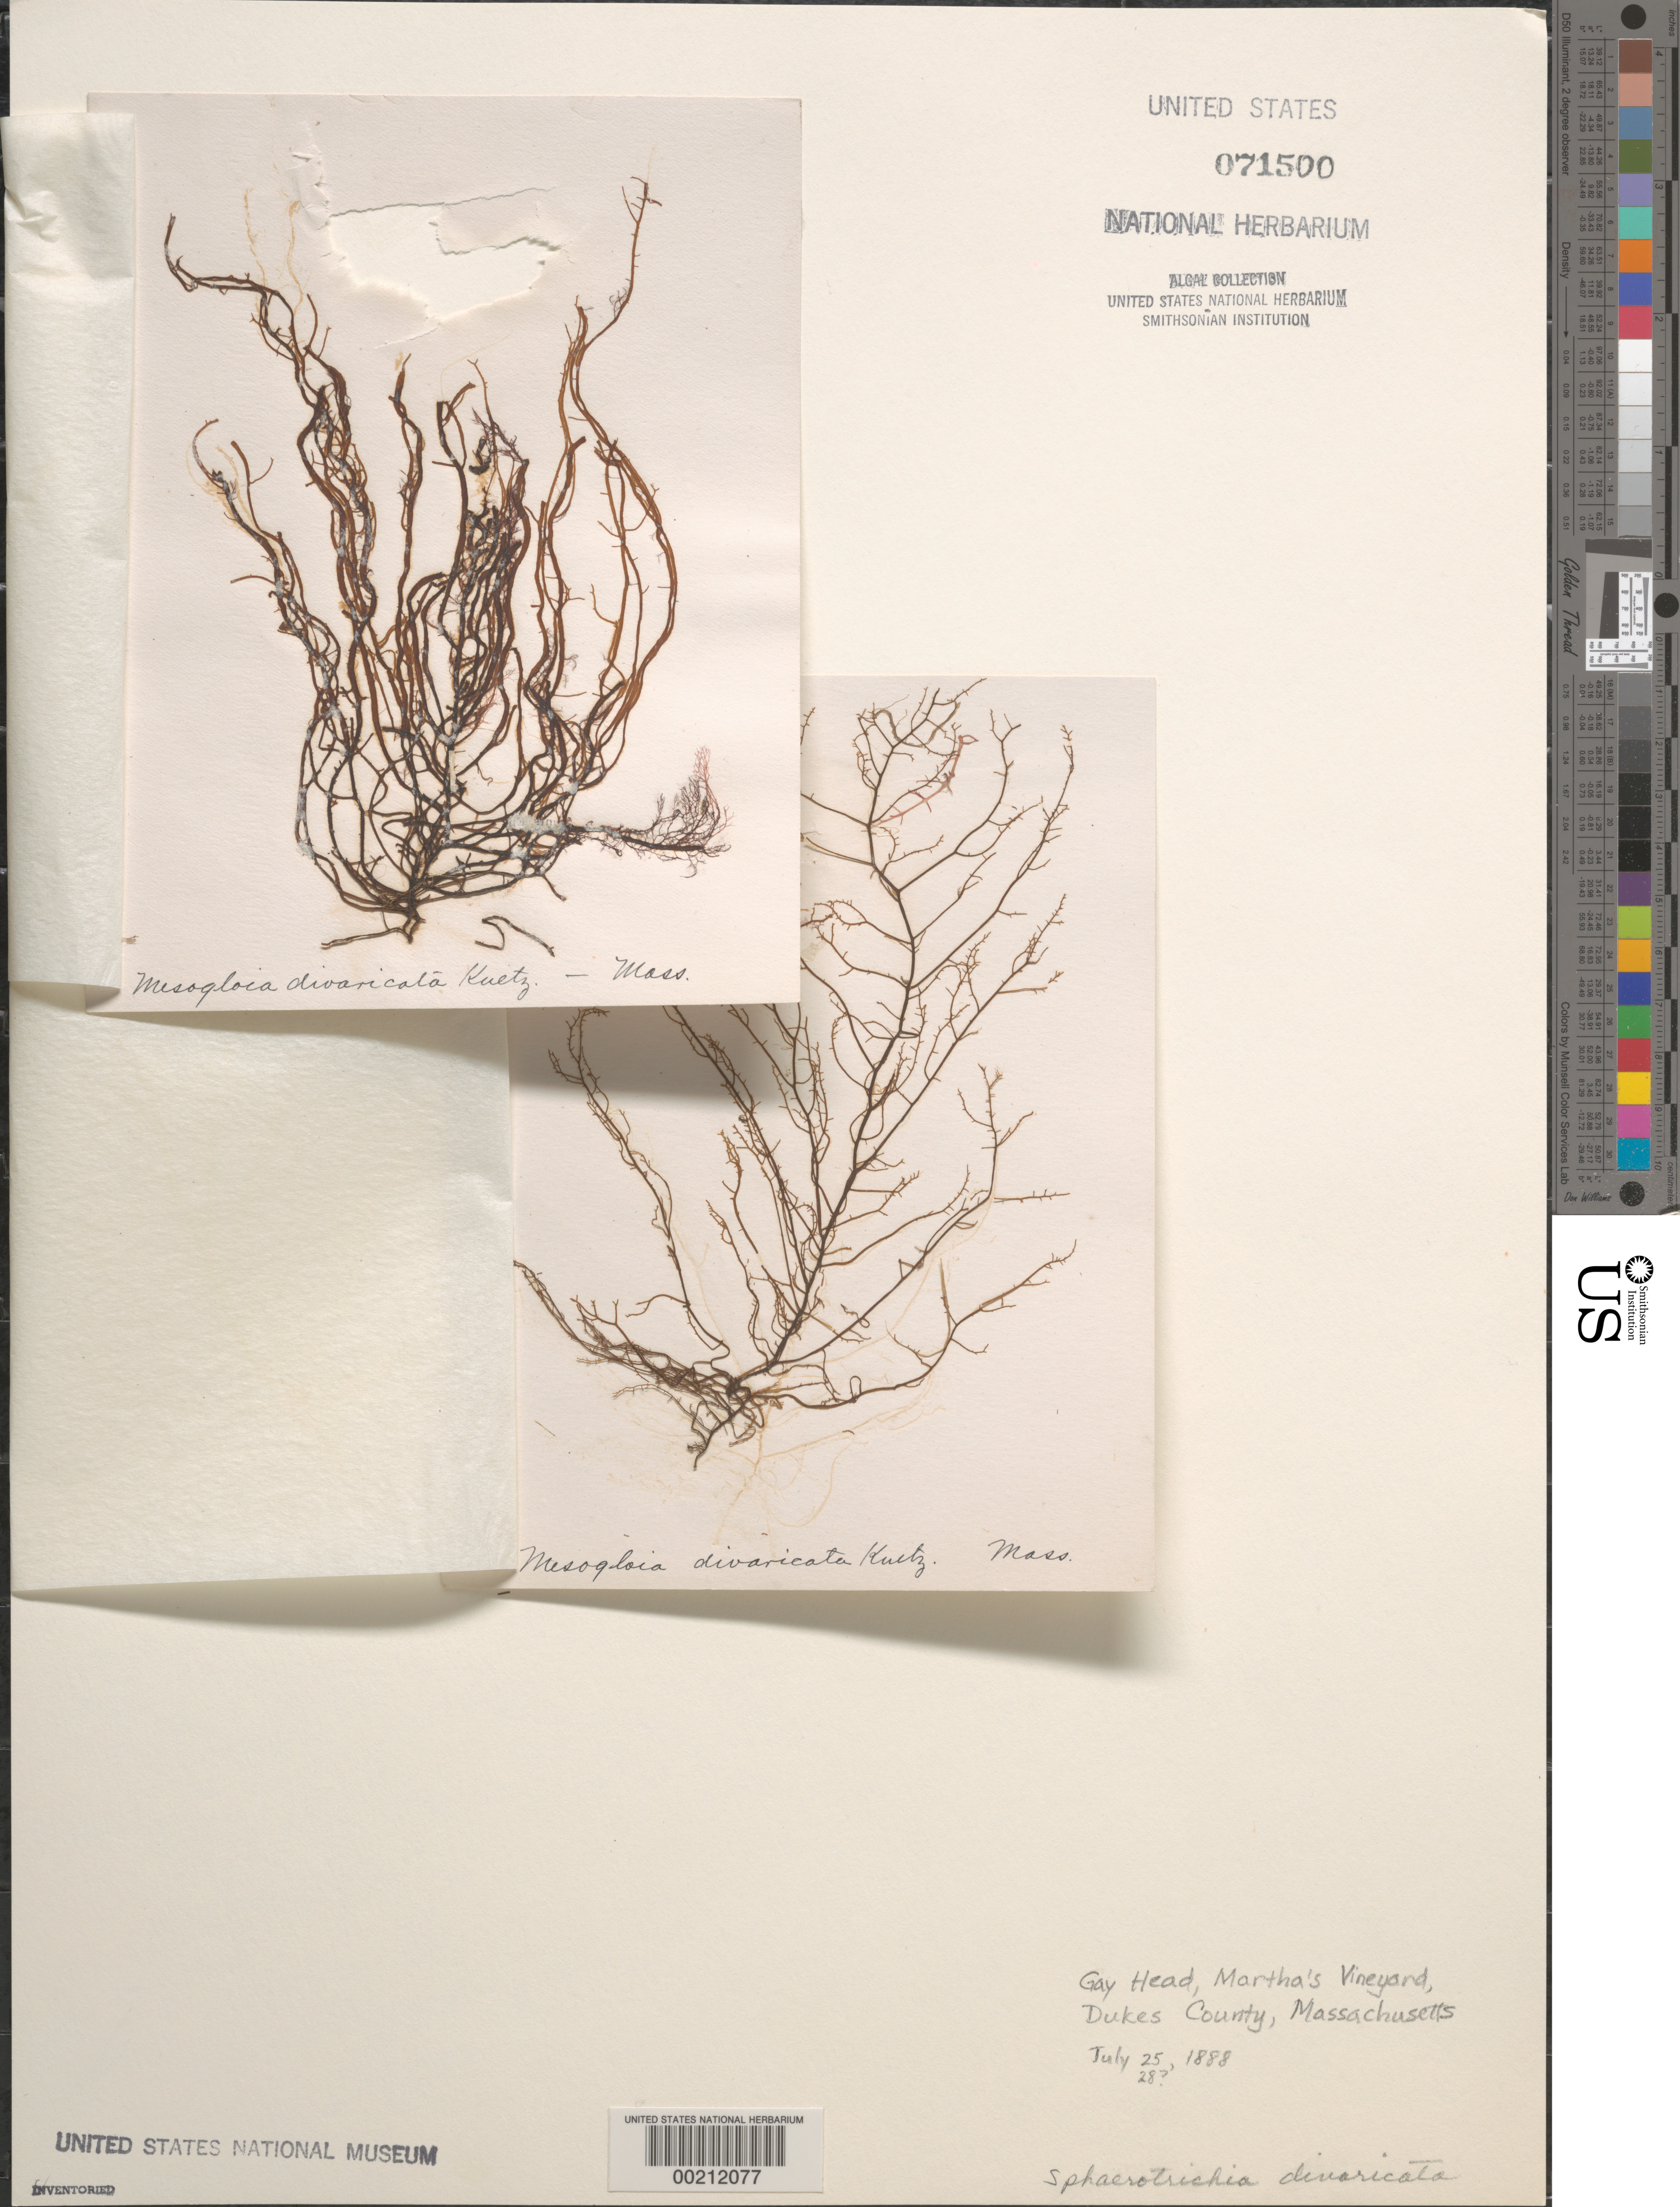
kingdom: Chromista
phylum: Ochrophyta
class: Phaeophyceae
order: Ectocarpales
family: Chordariaceae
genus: Sphaerotrichia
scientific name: Sphaerotrichia divaricata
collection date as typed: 25 Jul 1888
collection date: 1888-07-25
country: United States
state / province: Massachusetts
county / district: Dukes County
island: Martha's Vineyard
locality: Gay Head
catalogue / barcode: US 71500